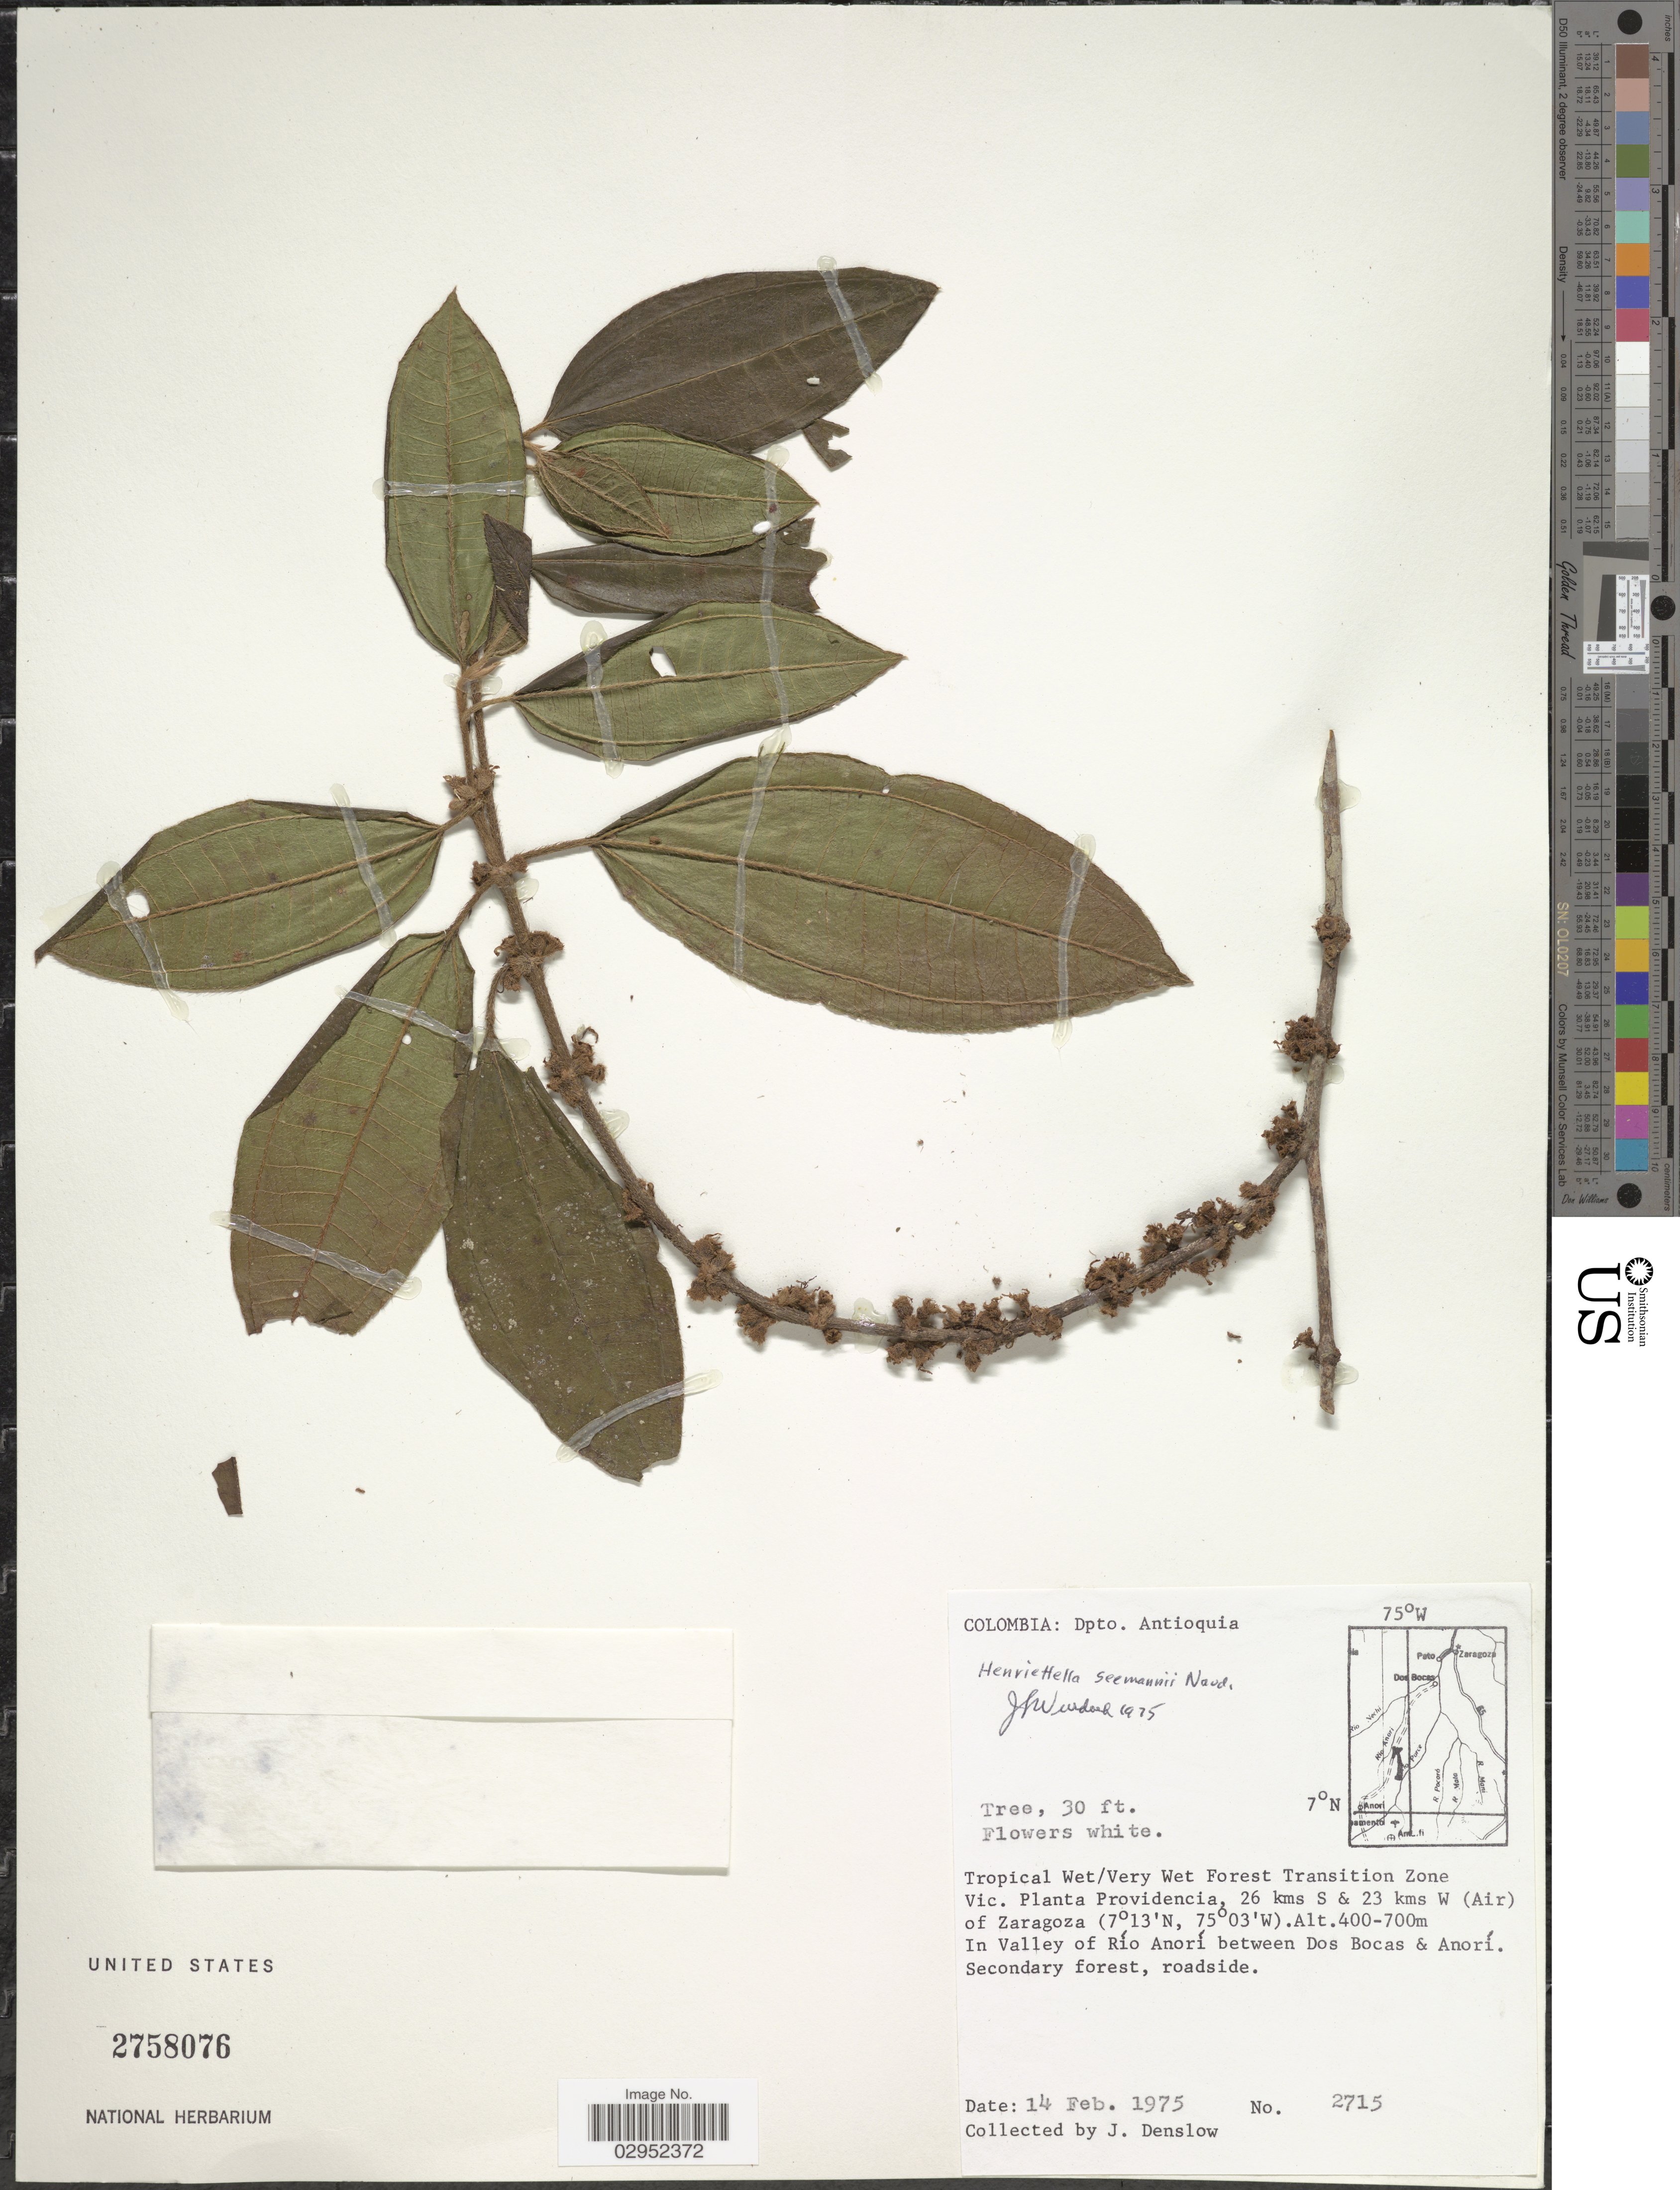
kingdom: Plantae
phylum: Tracheophyta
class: Magnoliopsida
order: Myrtales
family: Melastomataceae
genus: Henriettea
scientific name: Henriettea caudata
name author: (Gleason) Penneys et al.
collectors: J. Denslow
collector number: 2715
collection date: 1975-02-14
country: Colombia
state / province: Antioquia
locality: Dpto. Antioquia. Tropical Wet/Very Wet Forest Transition Zone. Vic. Planta Providencia, 26 kms S & 23 kms W (Air) of Zaragoza. In Valley of Río Anorí between Dos Bocas & Anorí.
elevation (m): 400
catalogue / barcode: US 2758076